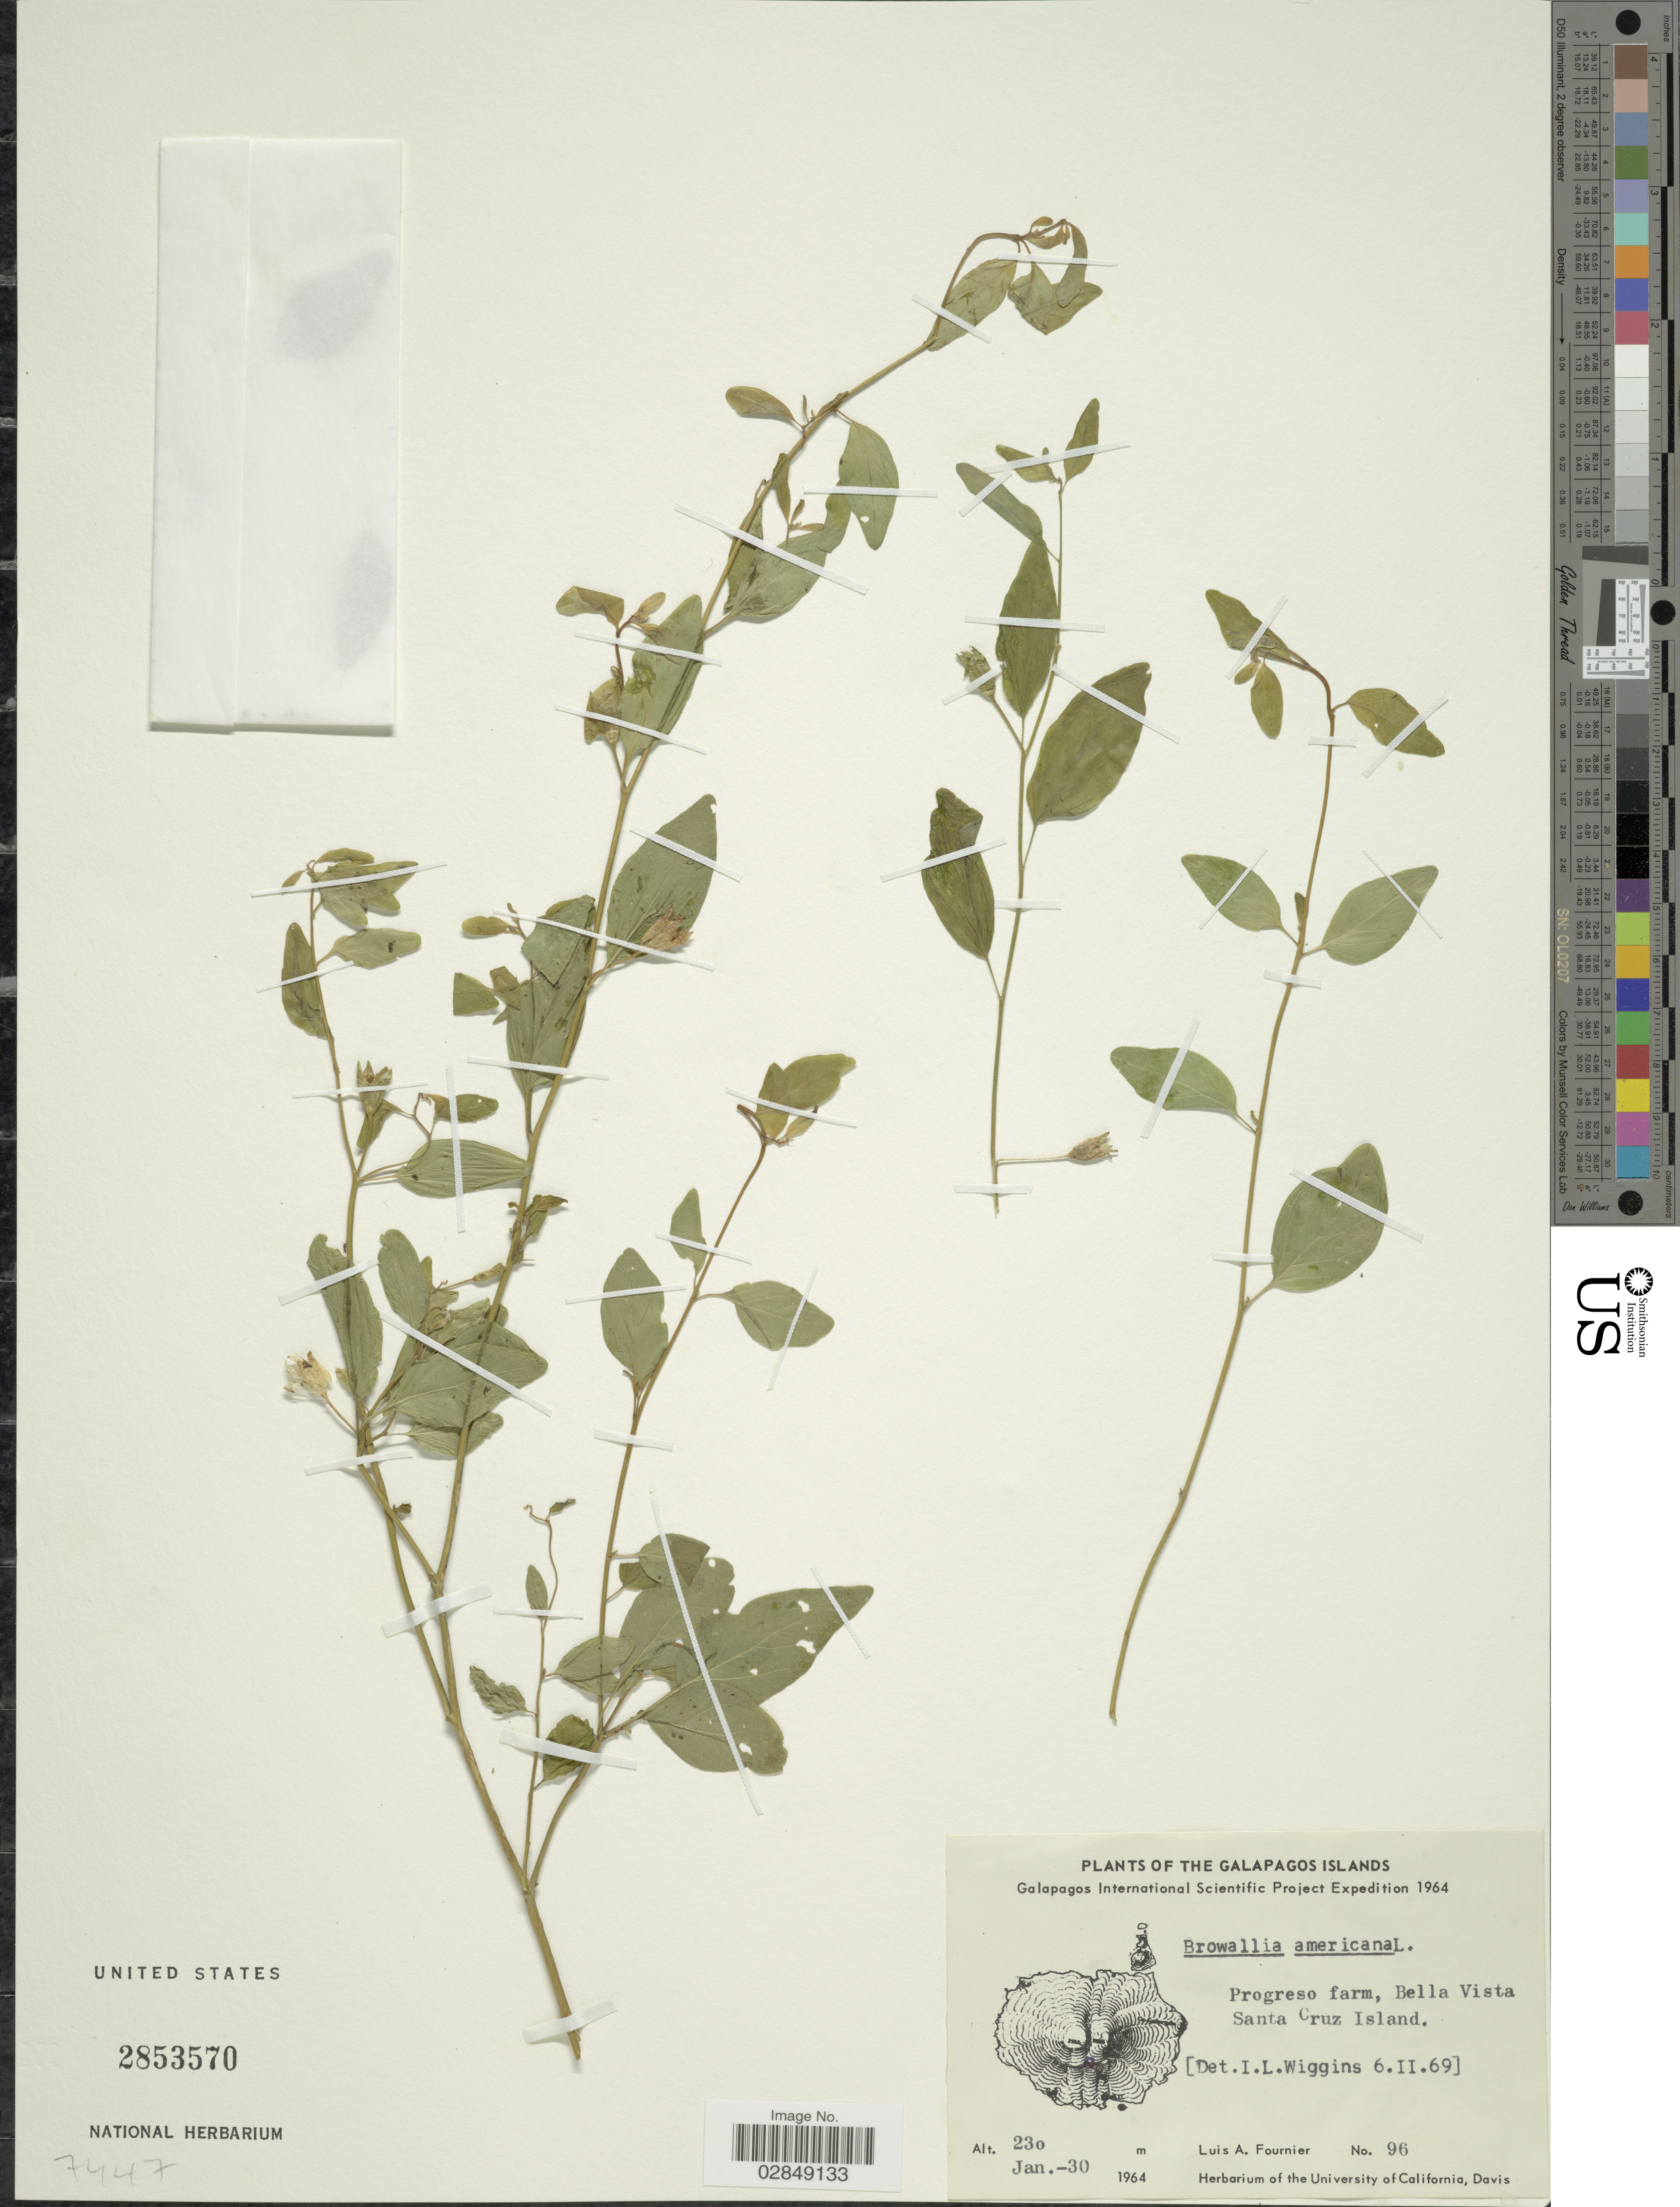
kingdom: Plantae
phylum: Tracheophyta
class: Magnoliopsida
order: Solanales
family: Solanaceae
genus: Browallia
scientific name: Browallia americana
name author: L.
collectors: L. A. Fournier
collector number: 96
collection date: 1964-01-30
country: Ecuador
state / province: Colón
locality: Galapagos Islands. Progreso farm, Bella Vista Santa Cruz Island.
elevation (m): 230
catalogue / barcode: US 2853570